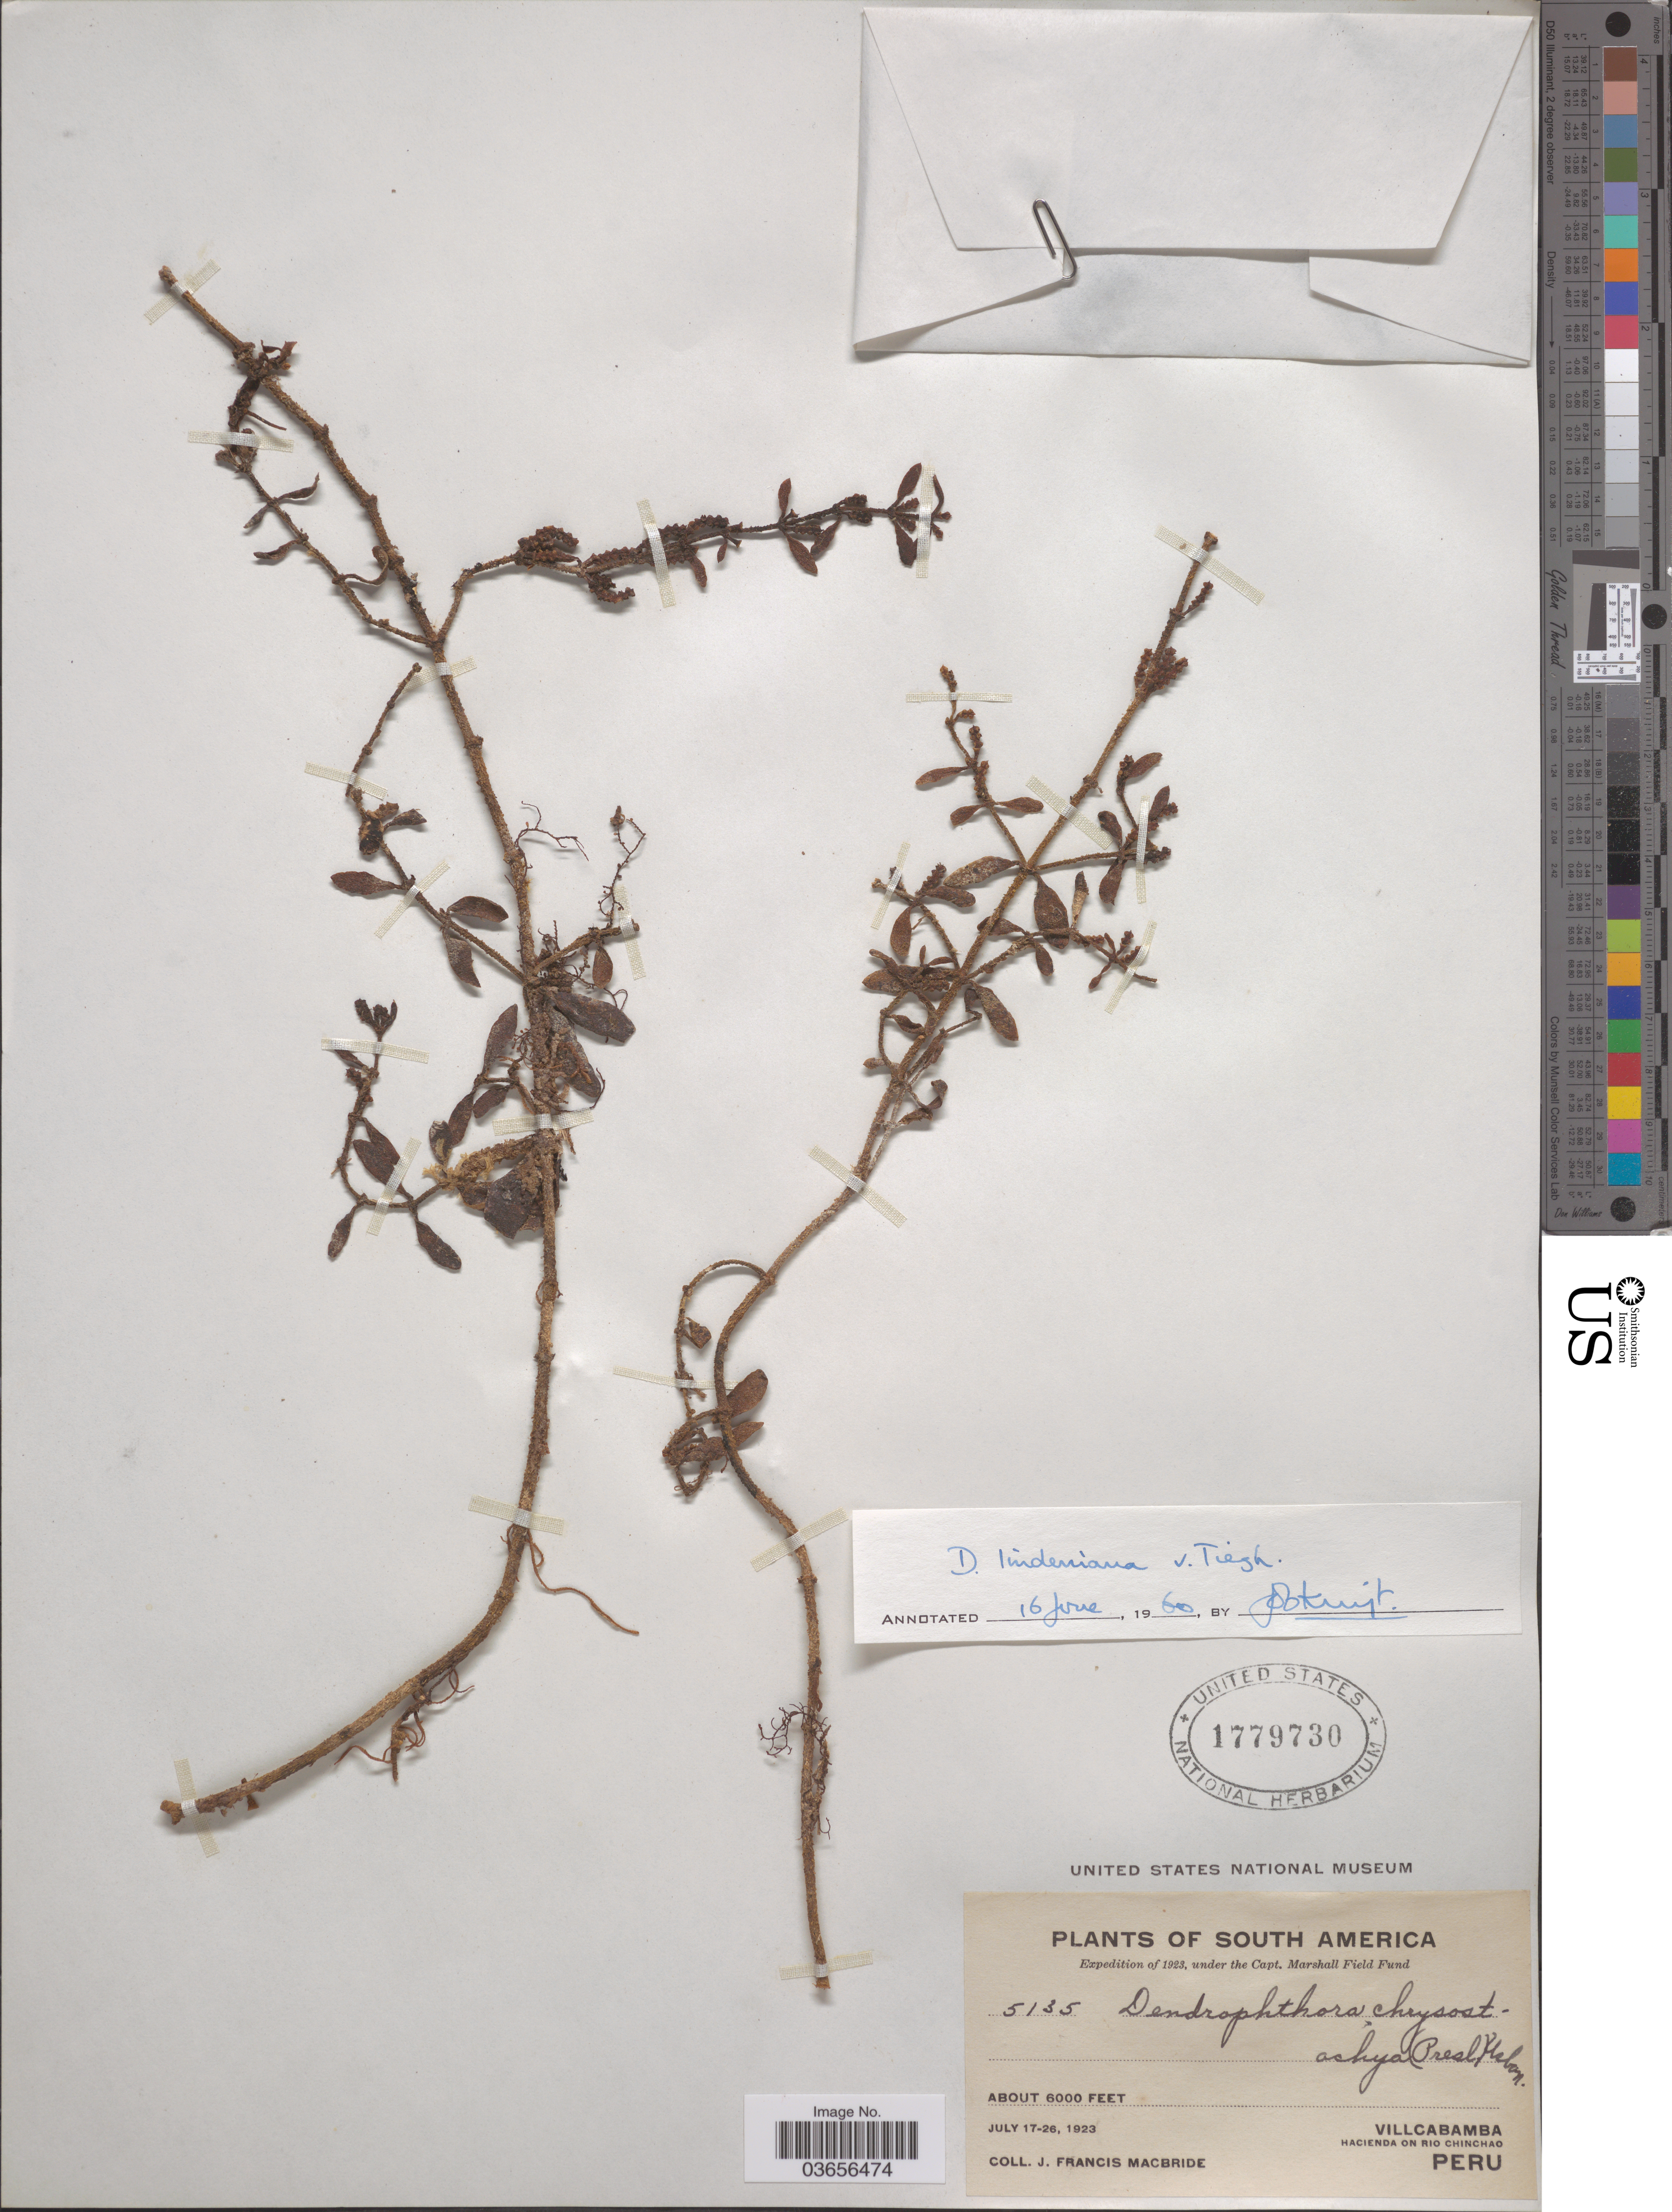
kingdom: Plantae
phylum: Tracheophyta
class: Magnoliopsida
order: Santalales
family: Viscaceae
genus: Dendrophthora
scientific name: Dendrophthora lindeniana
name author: Tiegh.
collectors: J. F. Macbride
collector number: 5135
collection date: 1923-07-17/1923-07-26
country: Peru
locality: Villcabamba. Hacienda on Rio Chinchao.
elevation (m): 1829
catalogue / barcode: US 1779730